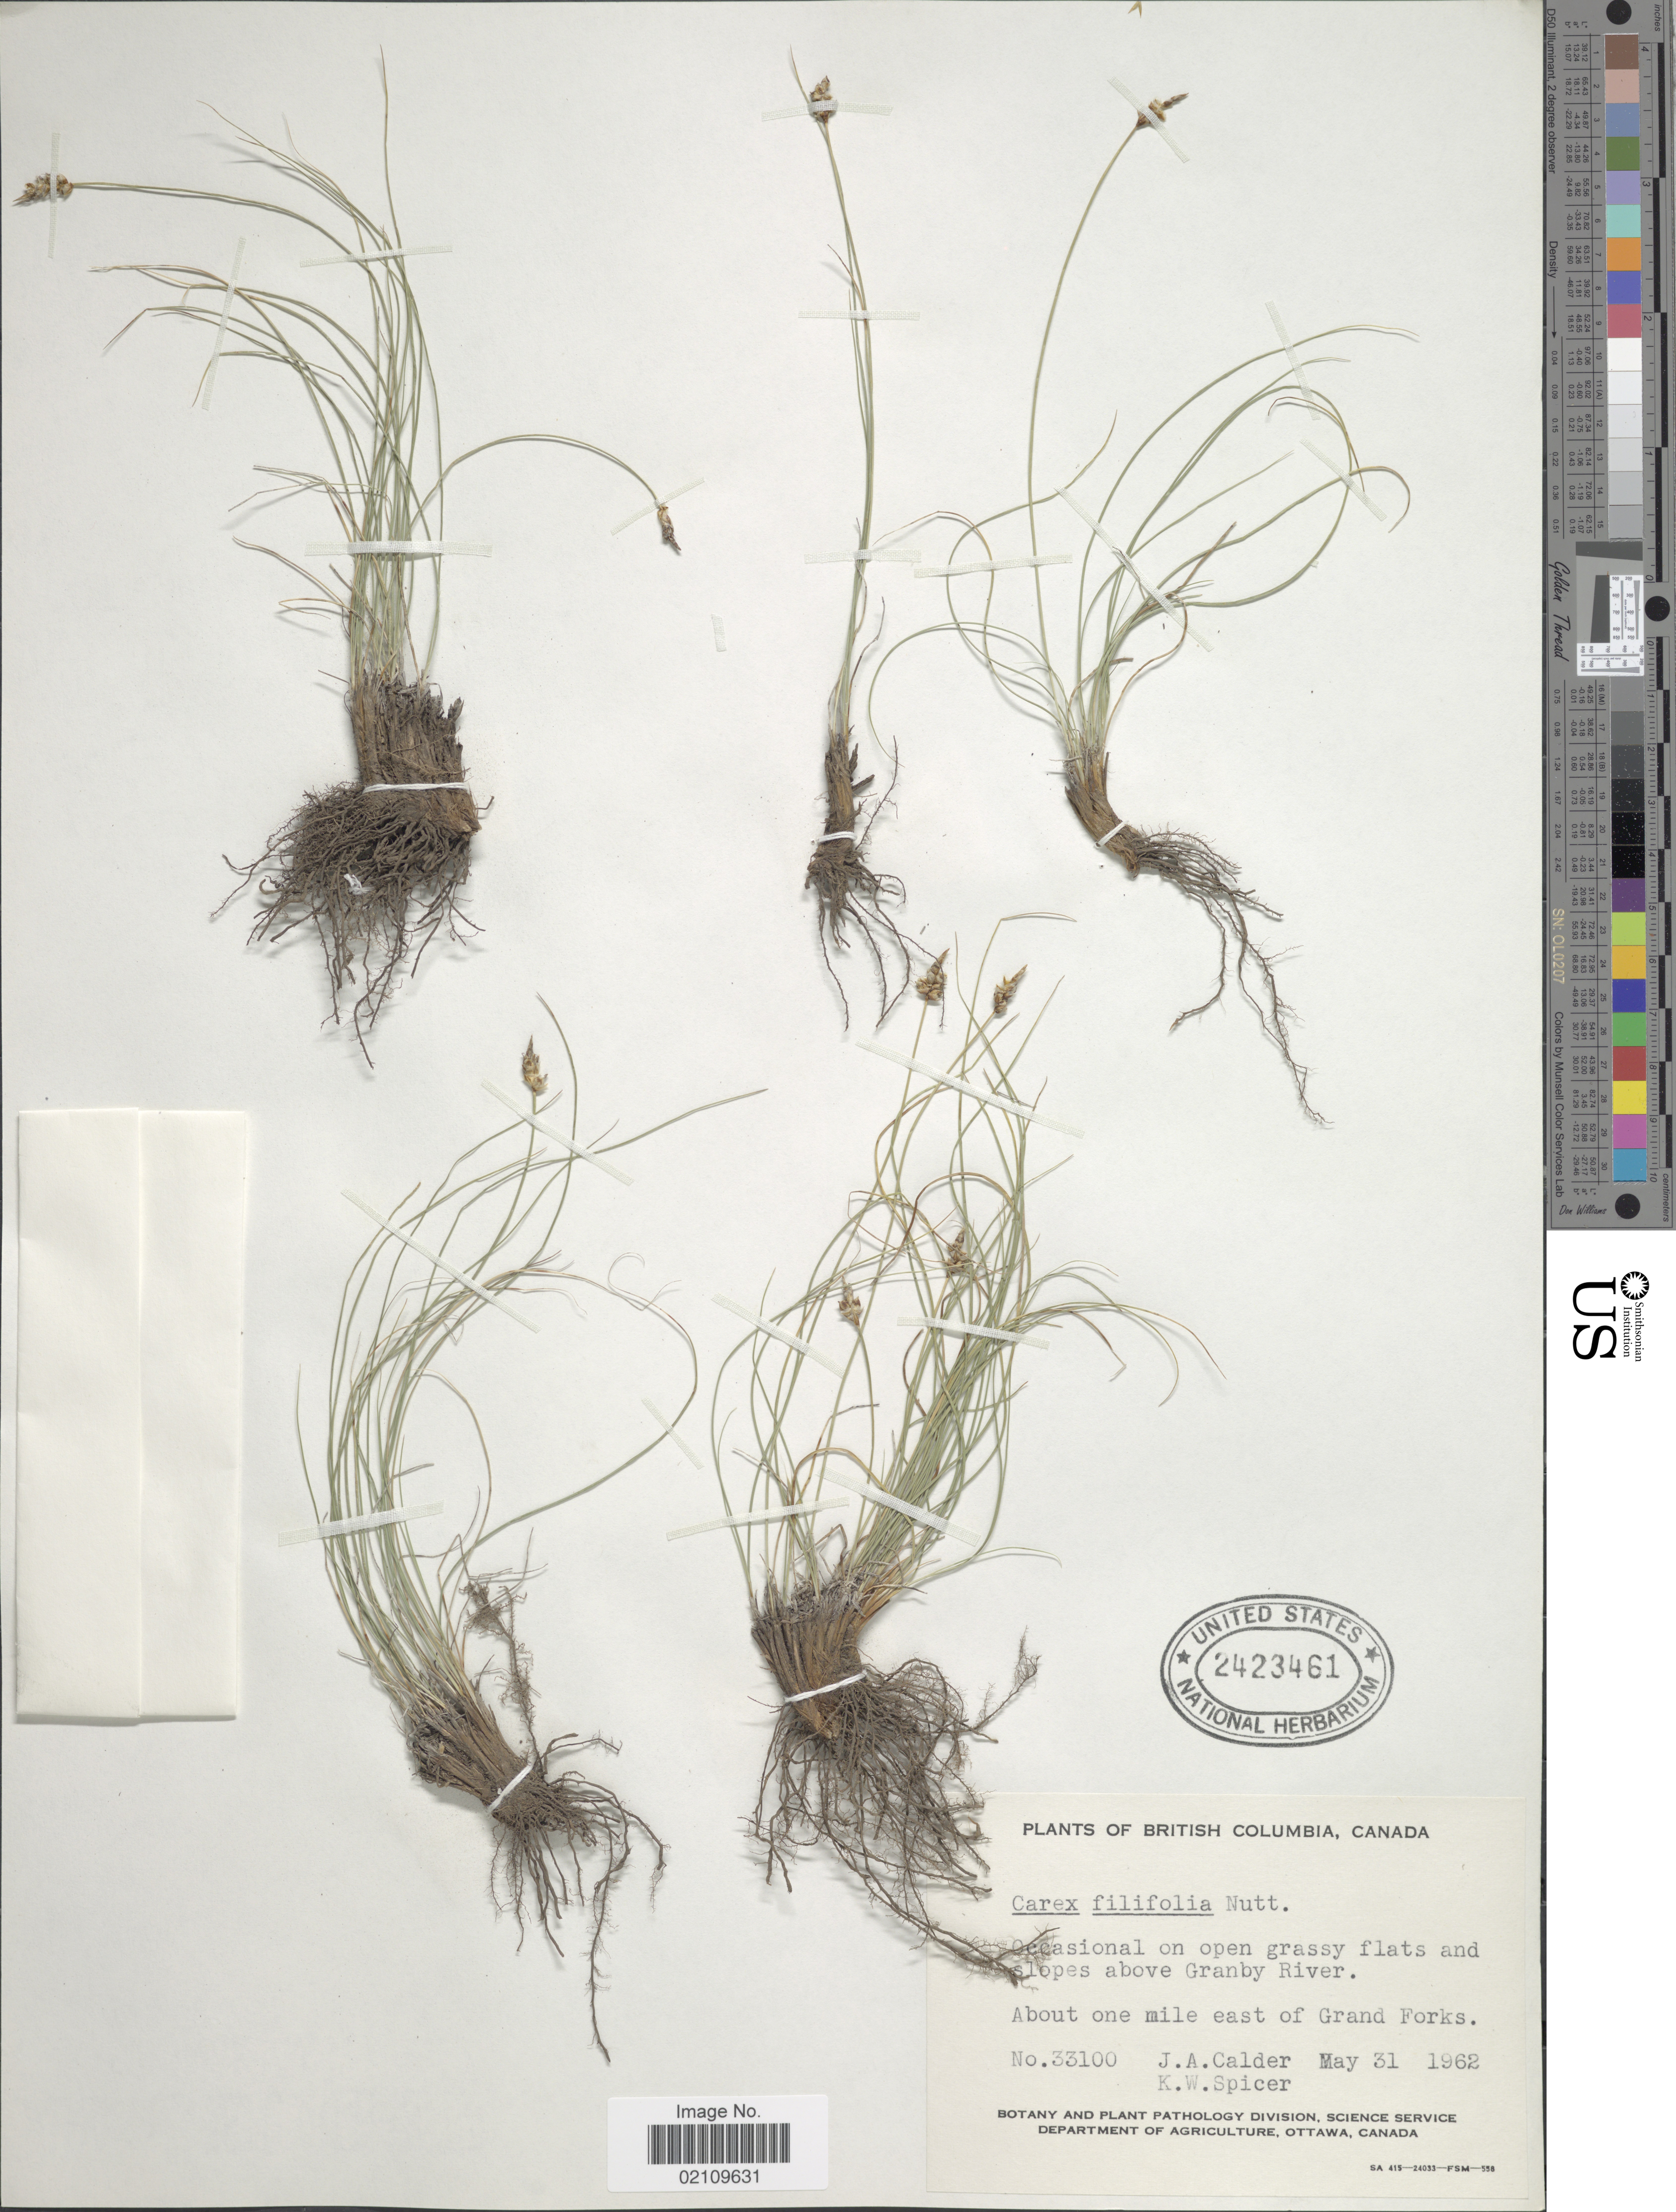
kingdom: Plantae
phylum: Tracheophyta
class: Liliopsida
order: Poales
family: Cyperaceae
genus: Carex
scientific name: Carex filifolia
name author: Nutt.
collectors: J. A. Calder & K. Spicer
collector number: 33100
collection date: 1962-05-31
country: Canada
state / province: British Columbia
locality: About one mile east of Grand Forks. Above Granby River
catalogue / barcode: US 2423461